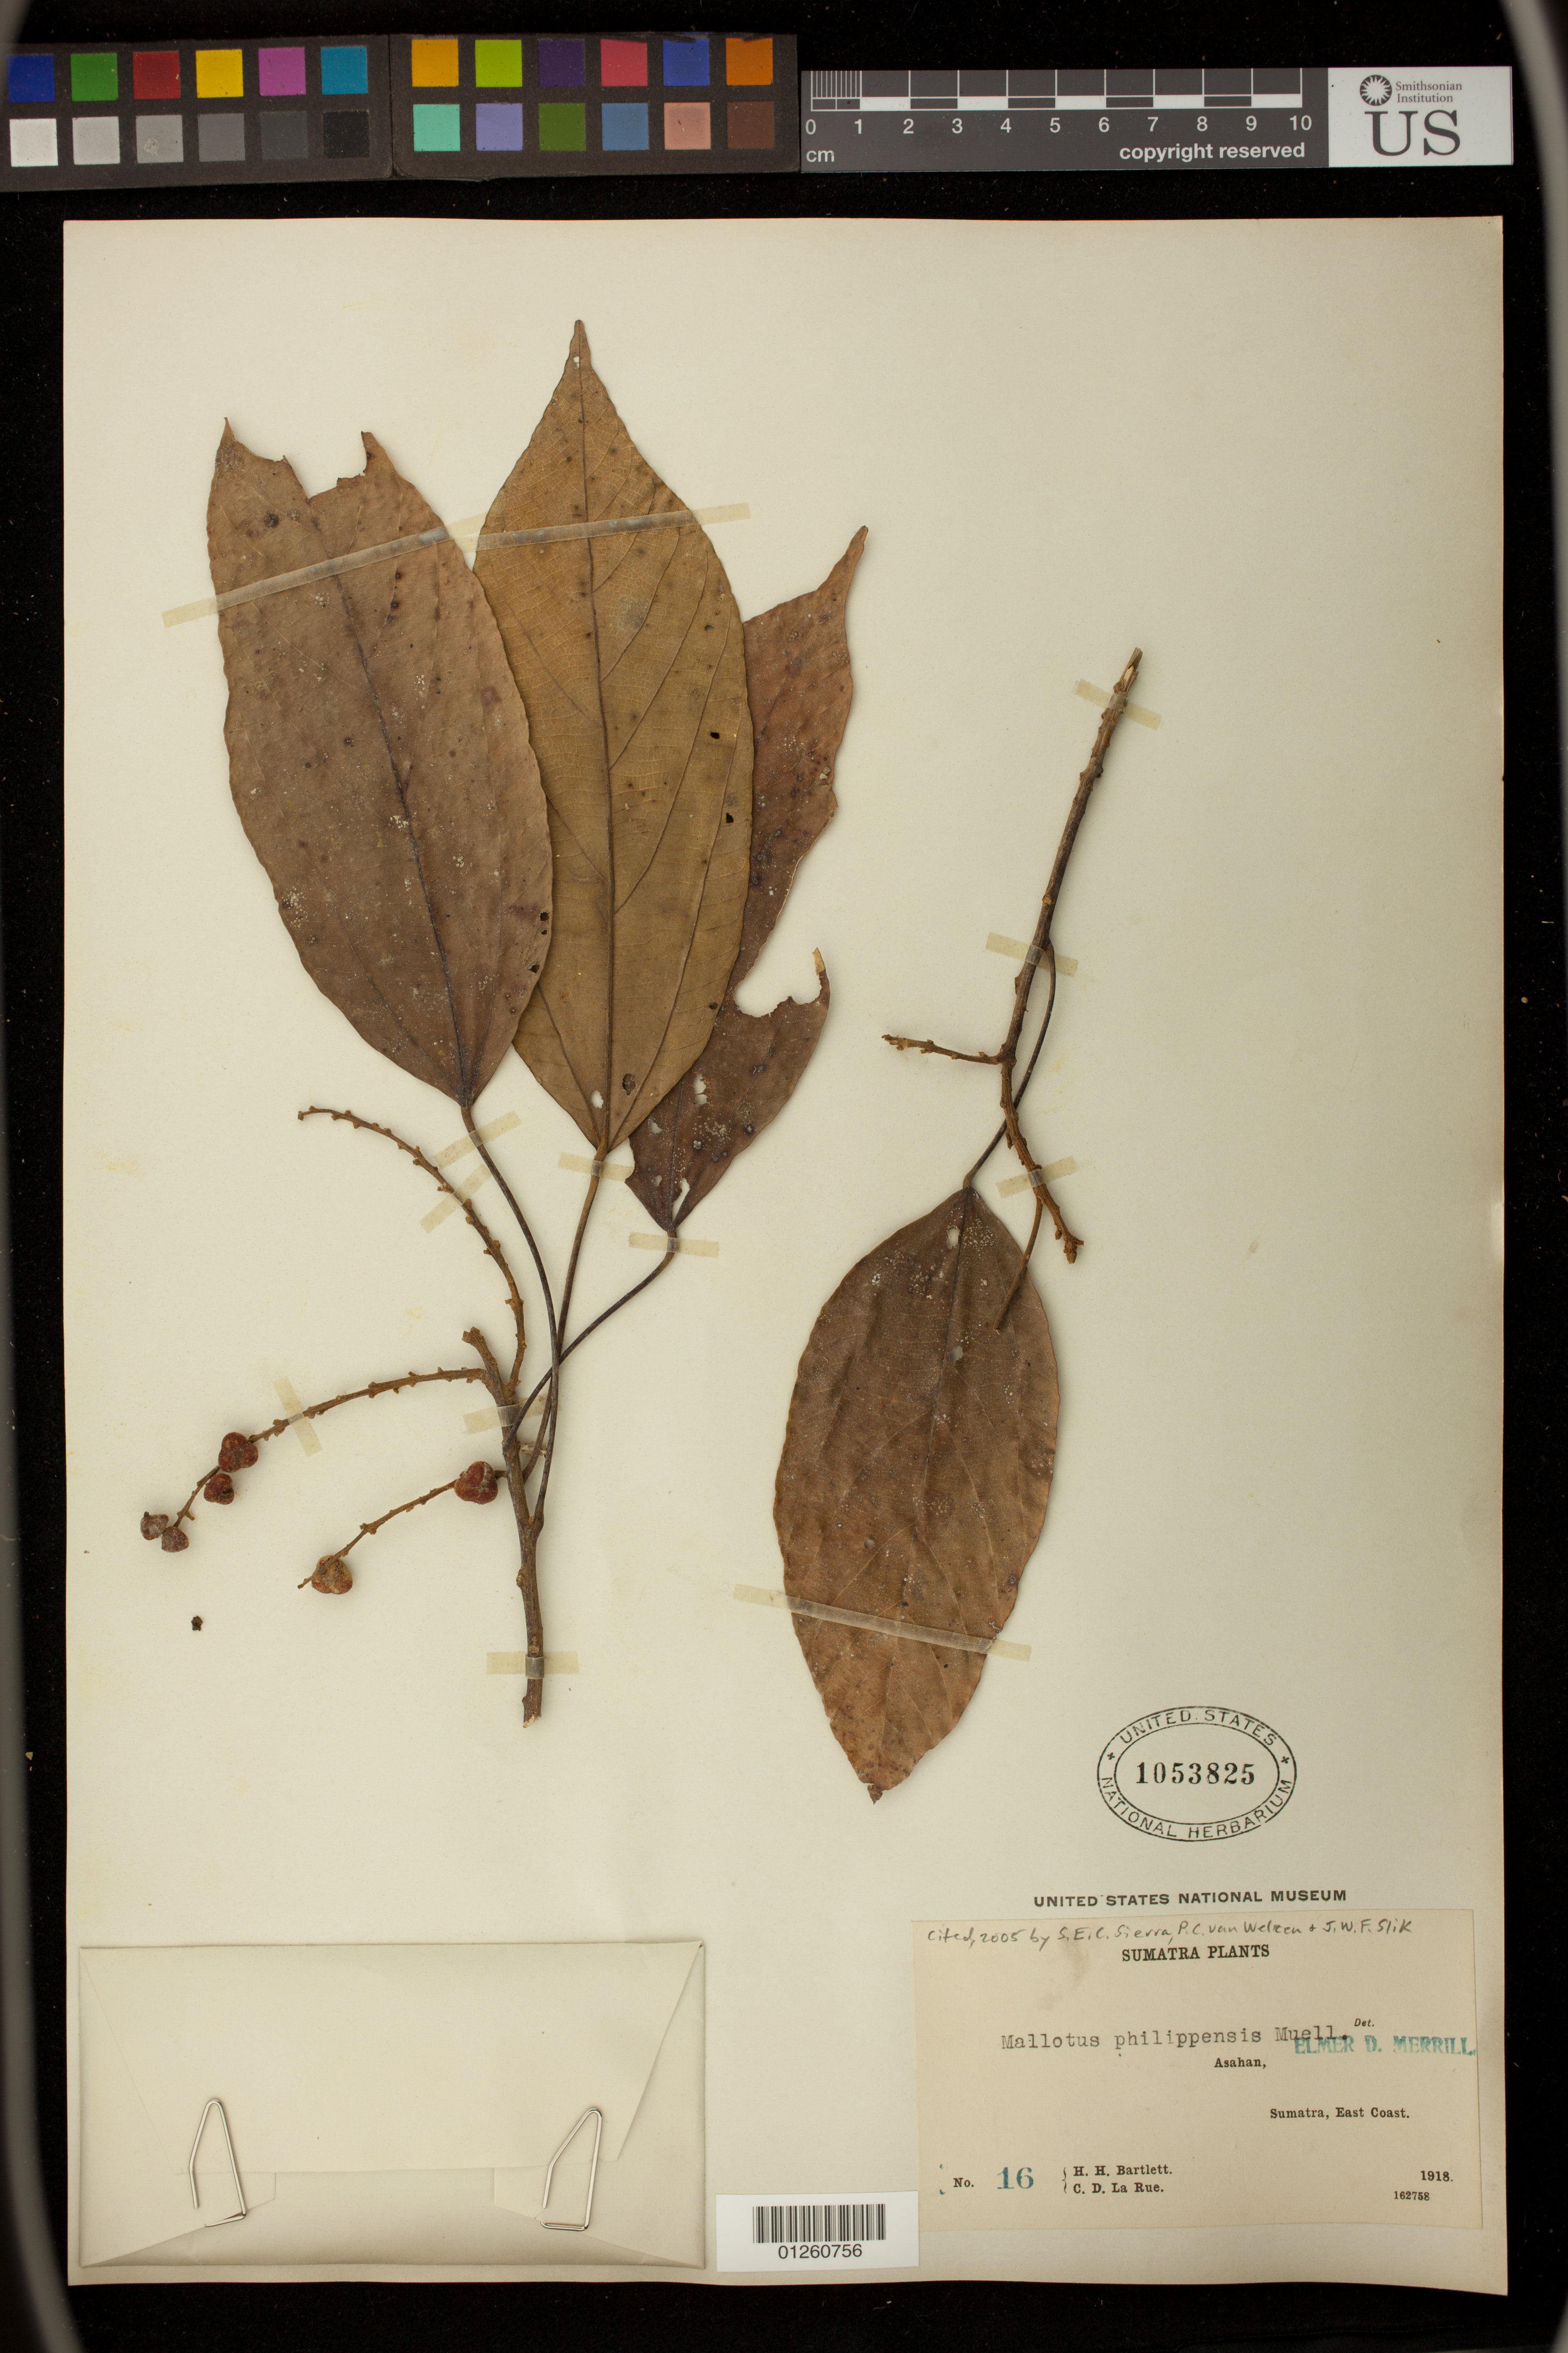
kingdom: Plantae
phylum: Tracheophyta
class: Magnoliopsida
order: Malpighiales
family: Euphorbiaceae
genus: Mallotus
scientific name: Mallotus philippensis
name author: (Lam.) Müll. Arg.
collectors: H. H. Bartlett & C. La Rue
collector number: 16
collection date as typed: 1918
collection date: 1918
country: Indonesia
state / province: Sumatra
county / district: Sumatera Utara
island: Sumatra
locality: Asahan, Sumatra, East Coast.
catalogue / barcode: US 1053825